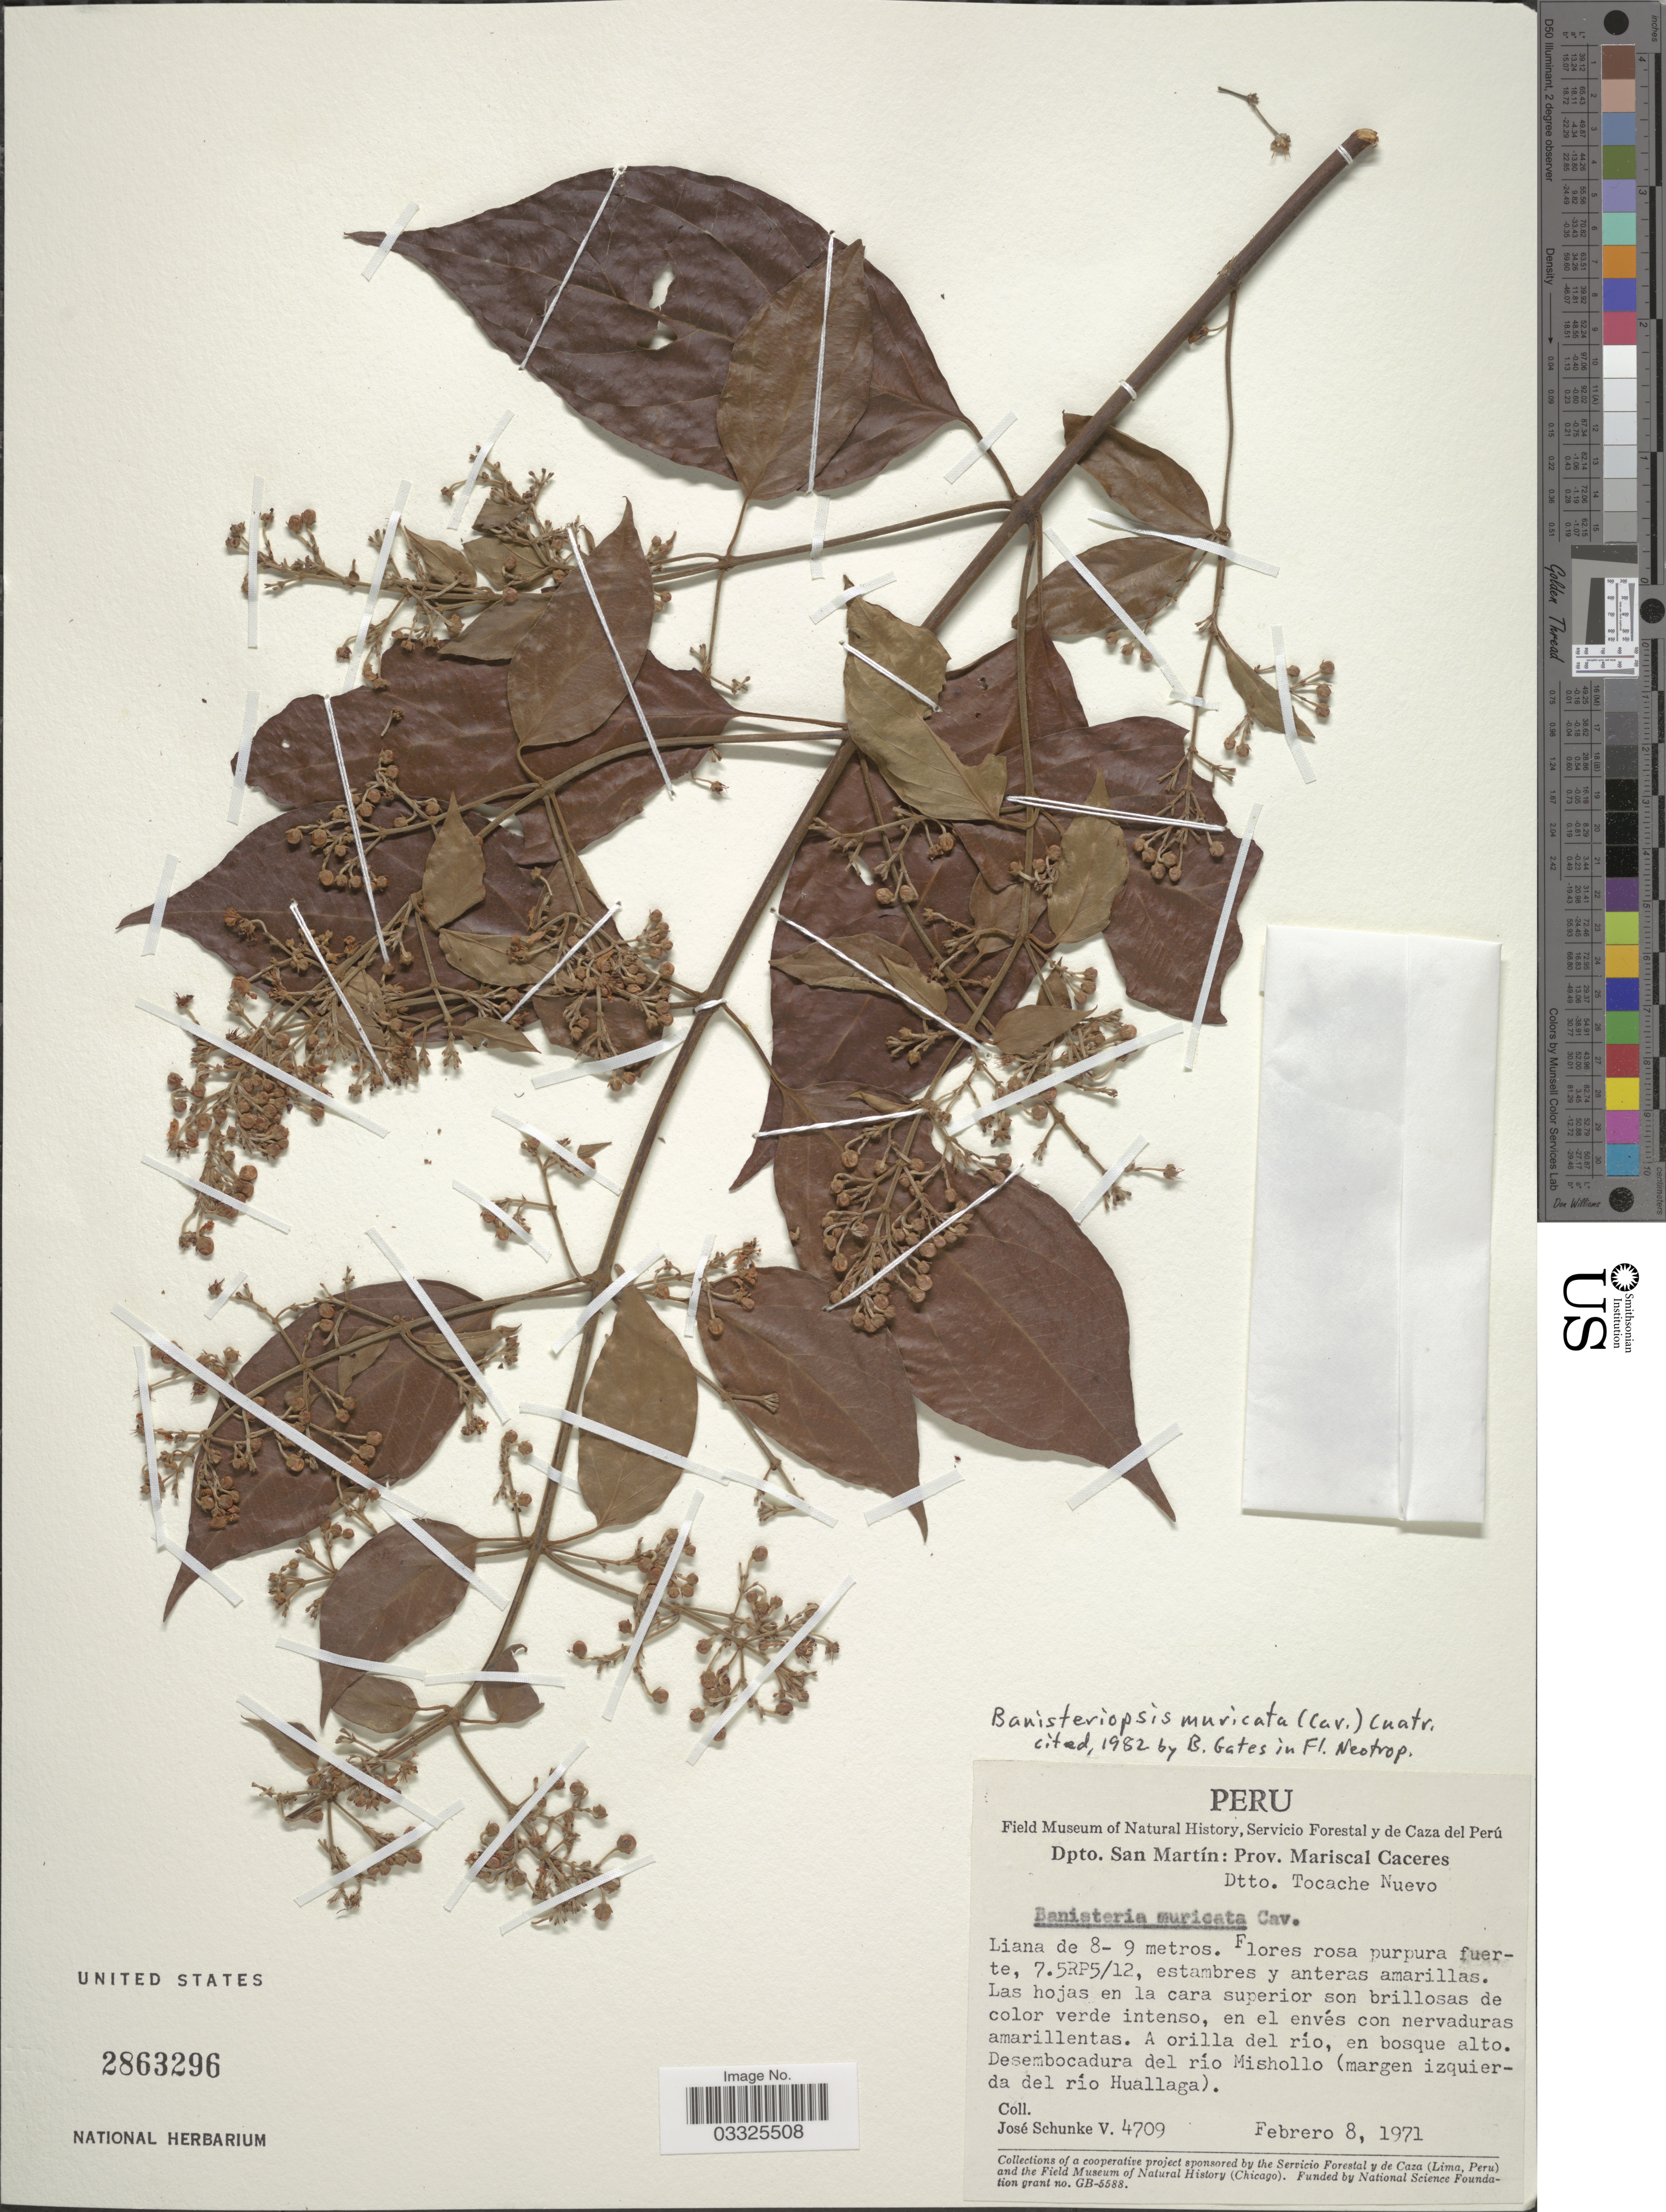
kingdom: Plantae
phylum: Tracheophyta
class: Magnoliopsida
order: Malpighiales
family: Malpighiaceae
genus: Banisteriopsis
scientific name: Banisteriopsis muricata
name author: (Cav.) Cuatrec.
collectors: J. Schunke Vigo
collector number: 4709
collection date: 1971-02-08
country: Peru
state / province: San Martín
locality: Dpto. San Martín: Prov. Mariscal Caceres, Dtto. Tocache Nuevo, Desembocadura del río Mishollo (margen izquierda del río Huallaga).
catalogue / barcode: US 2863296